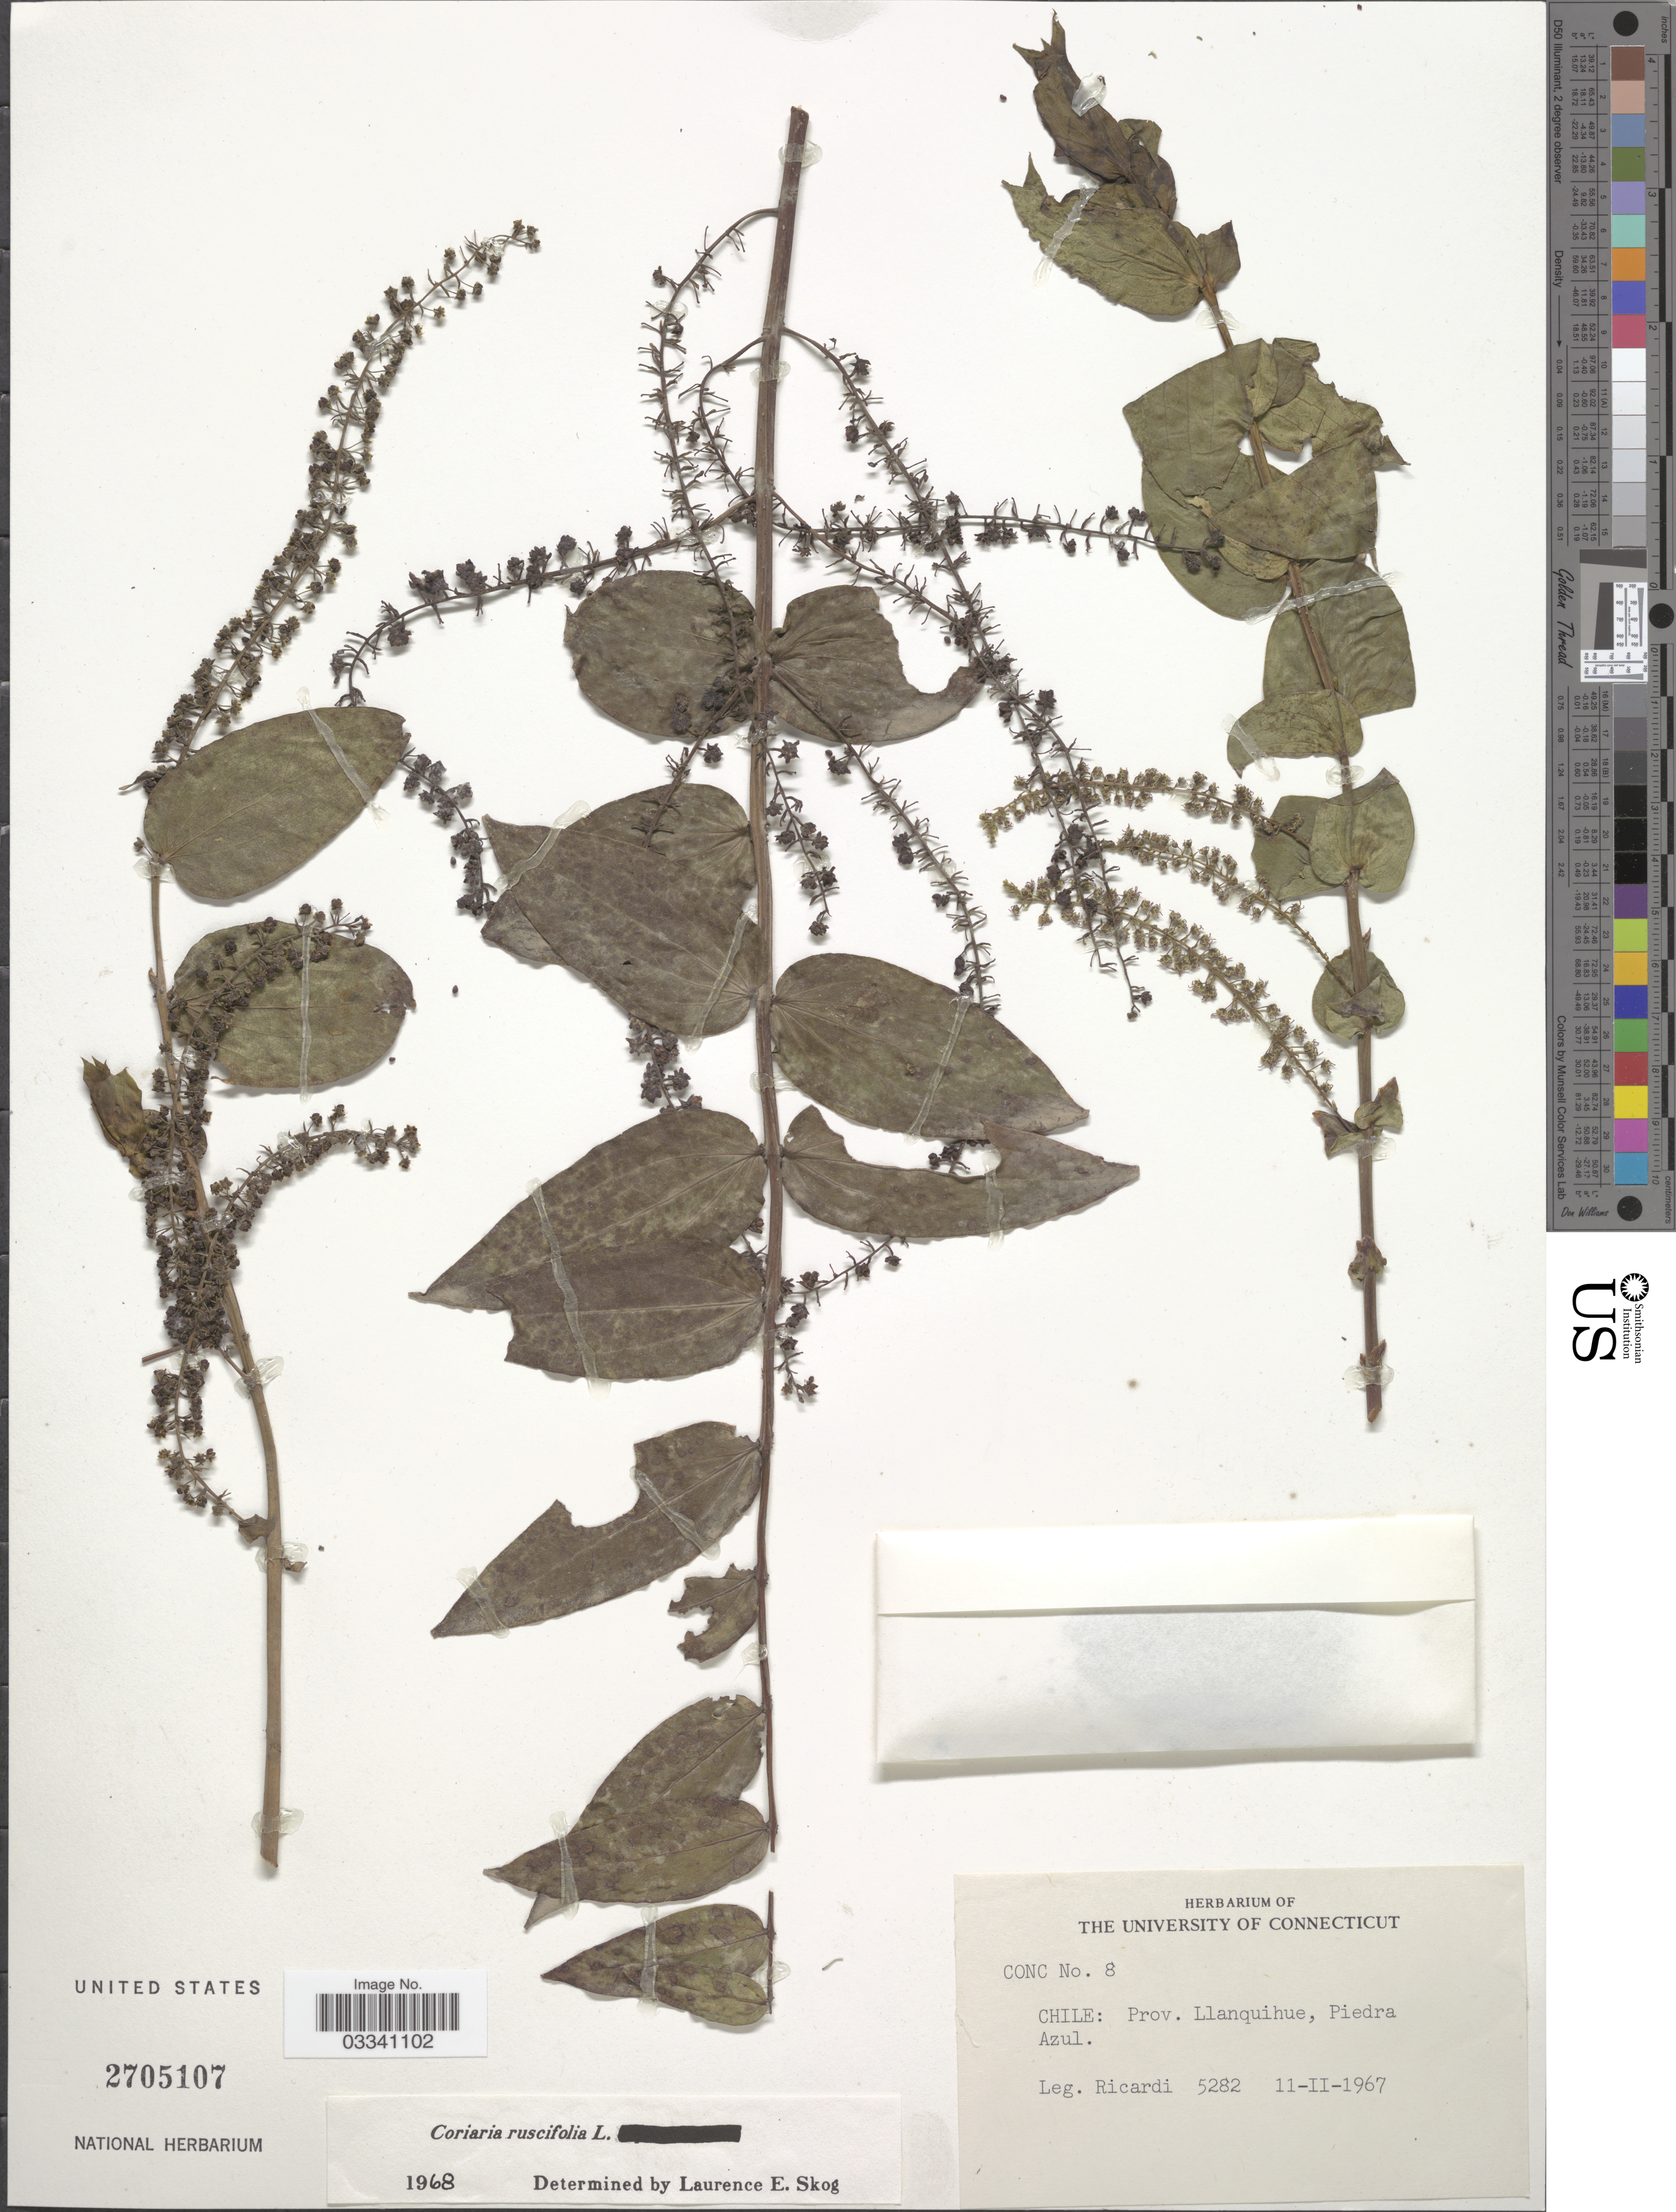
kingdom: Plantae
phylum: Tracheophyta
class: Magnoliopsida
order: Cucurbitales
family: Coriariaceae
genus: Coriaria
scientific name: Coriaria ruscifolia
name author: L.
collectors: Ricardi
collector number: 5282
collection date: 1967-02-11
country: Chile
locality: Prov. Llanquihue, Piedra Azul.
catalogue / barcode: US 2705107